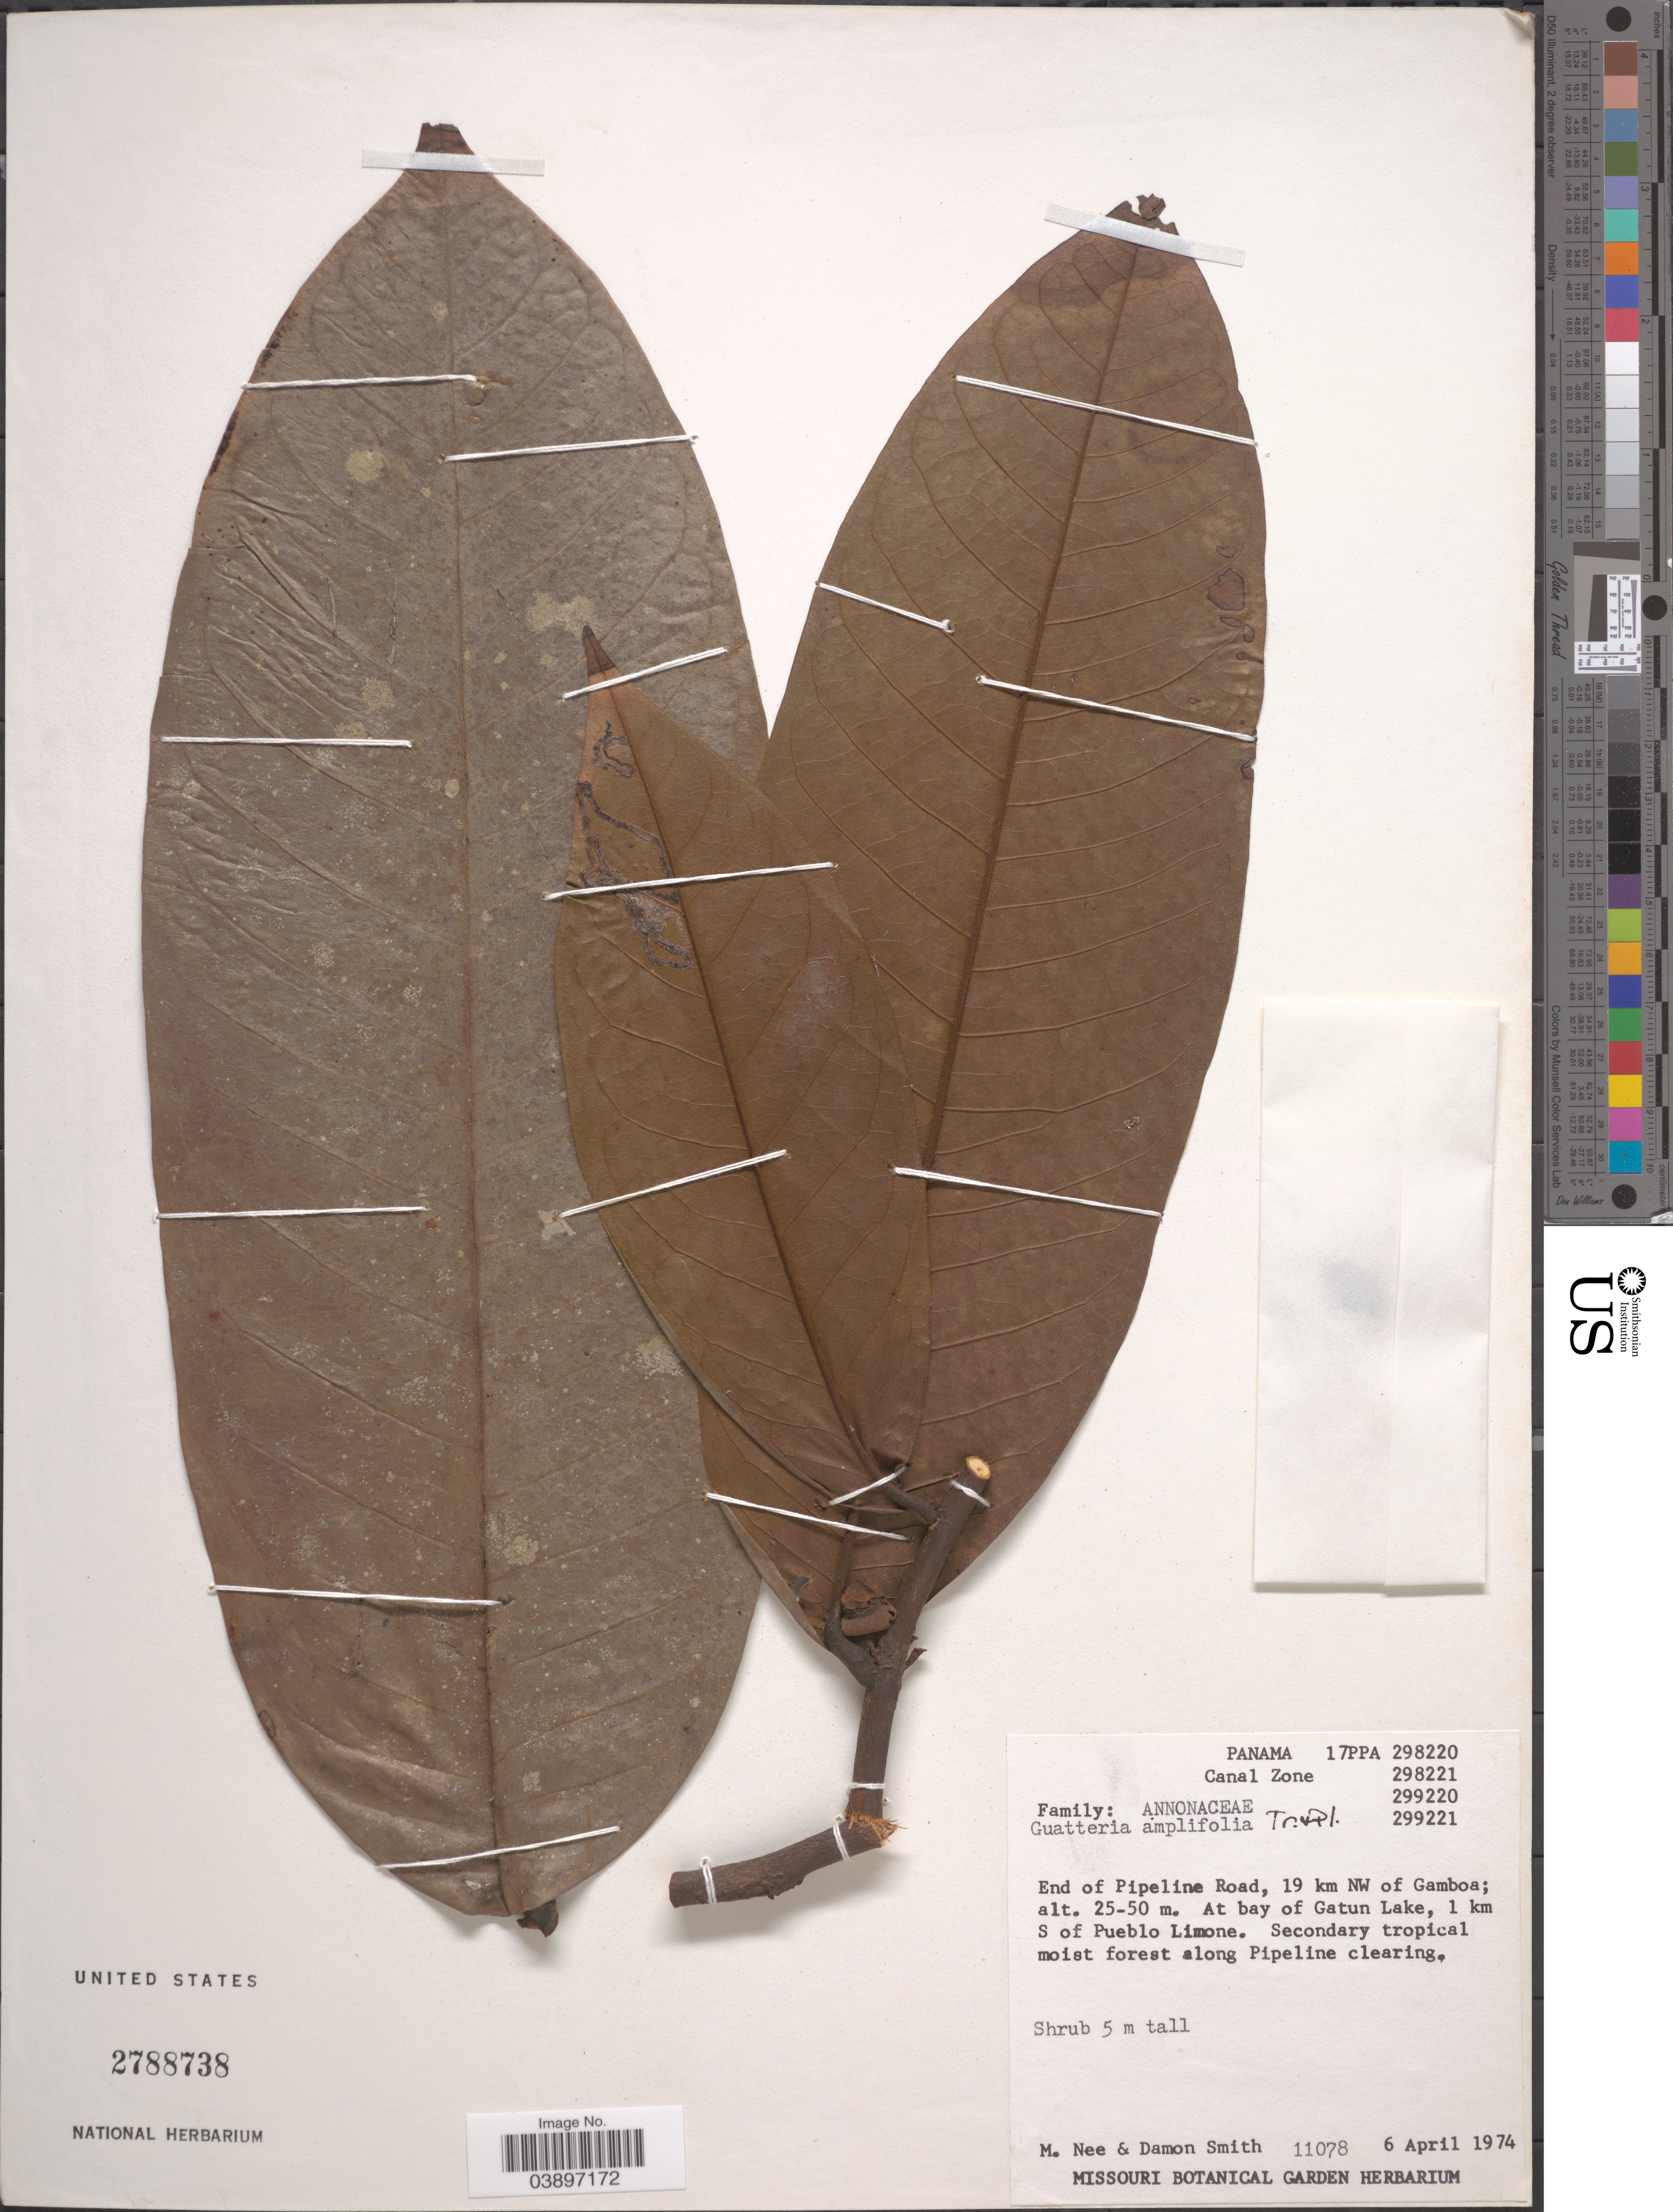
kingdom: Plantae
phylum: Tracheophyta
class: Magnoliopsida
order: Magnoliales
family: Annonaceae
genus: Guatteria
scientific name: Guatteria amplifolia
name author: Triana & Planch.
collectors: M. Nee & D. A. Smith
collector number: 11078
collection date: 1974-04-06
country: Panama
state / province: Colón / Panamá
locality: Canal Zone. End of Pipeline Road, 19 km NW of Gamboa. At bay of Gatun Lake, 1 km S of Pueblo Limone.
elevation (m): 25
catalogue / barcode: US 2788738